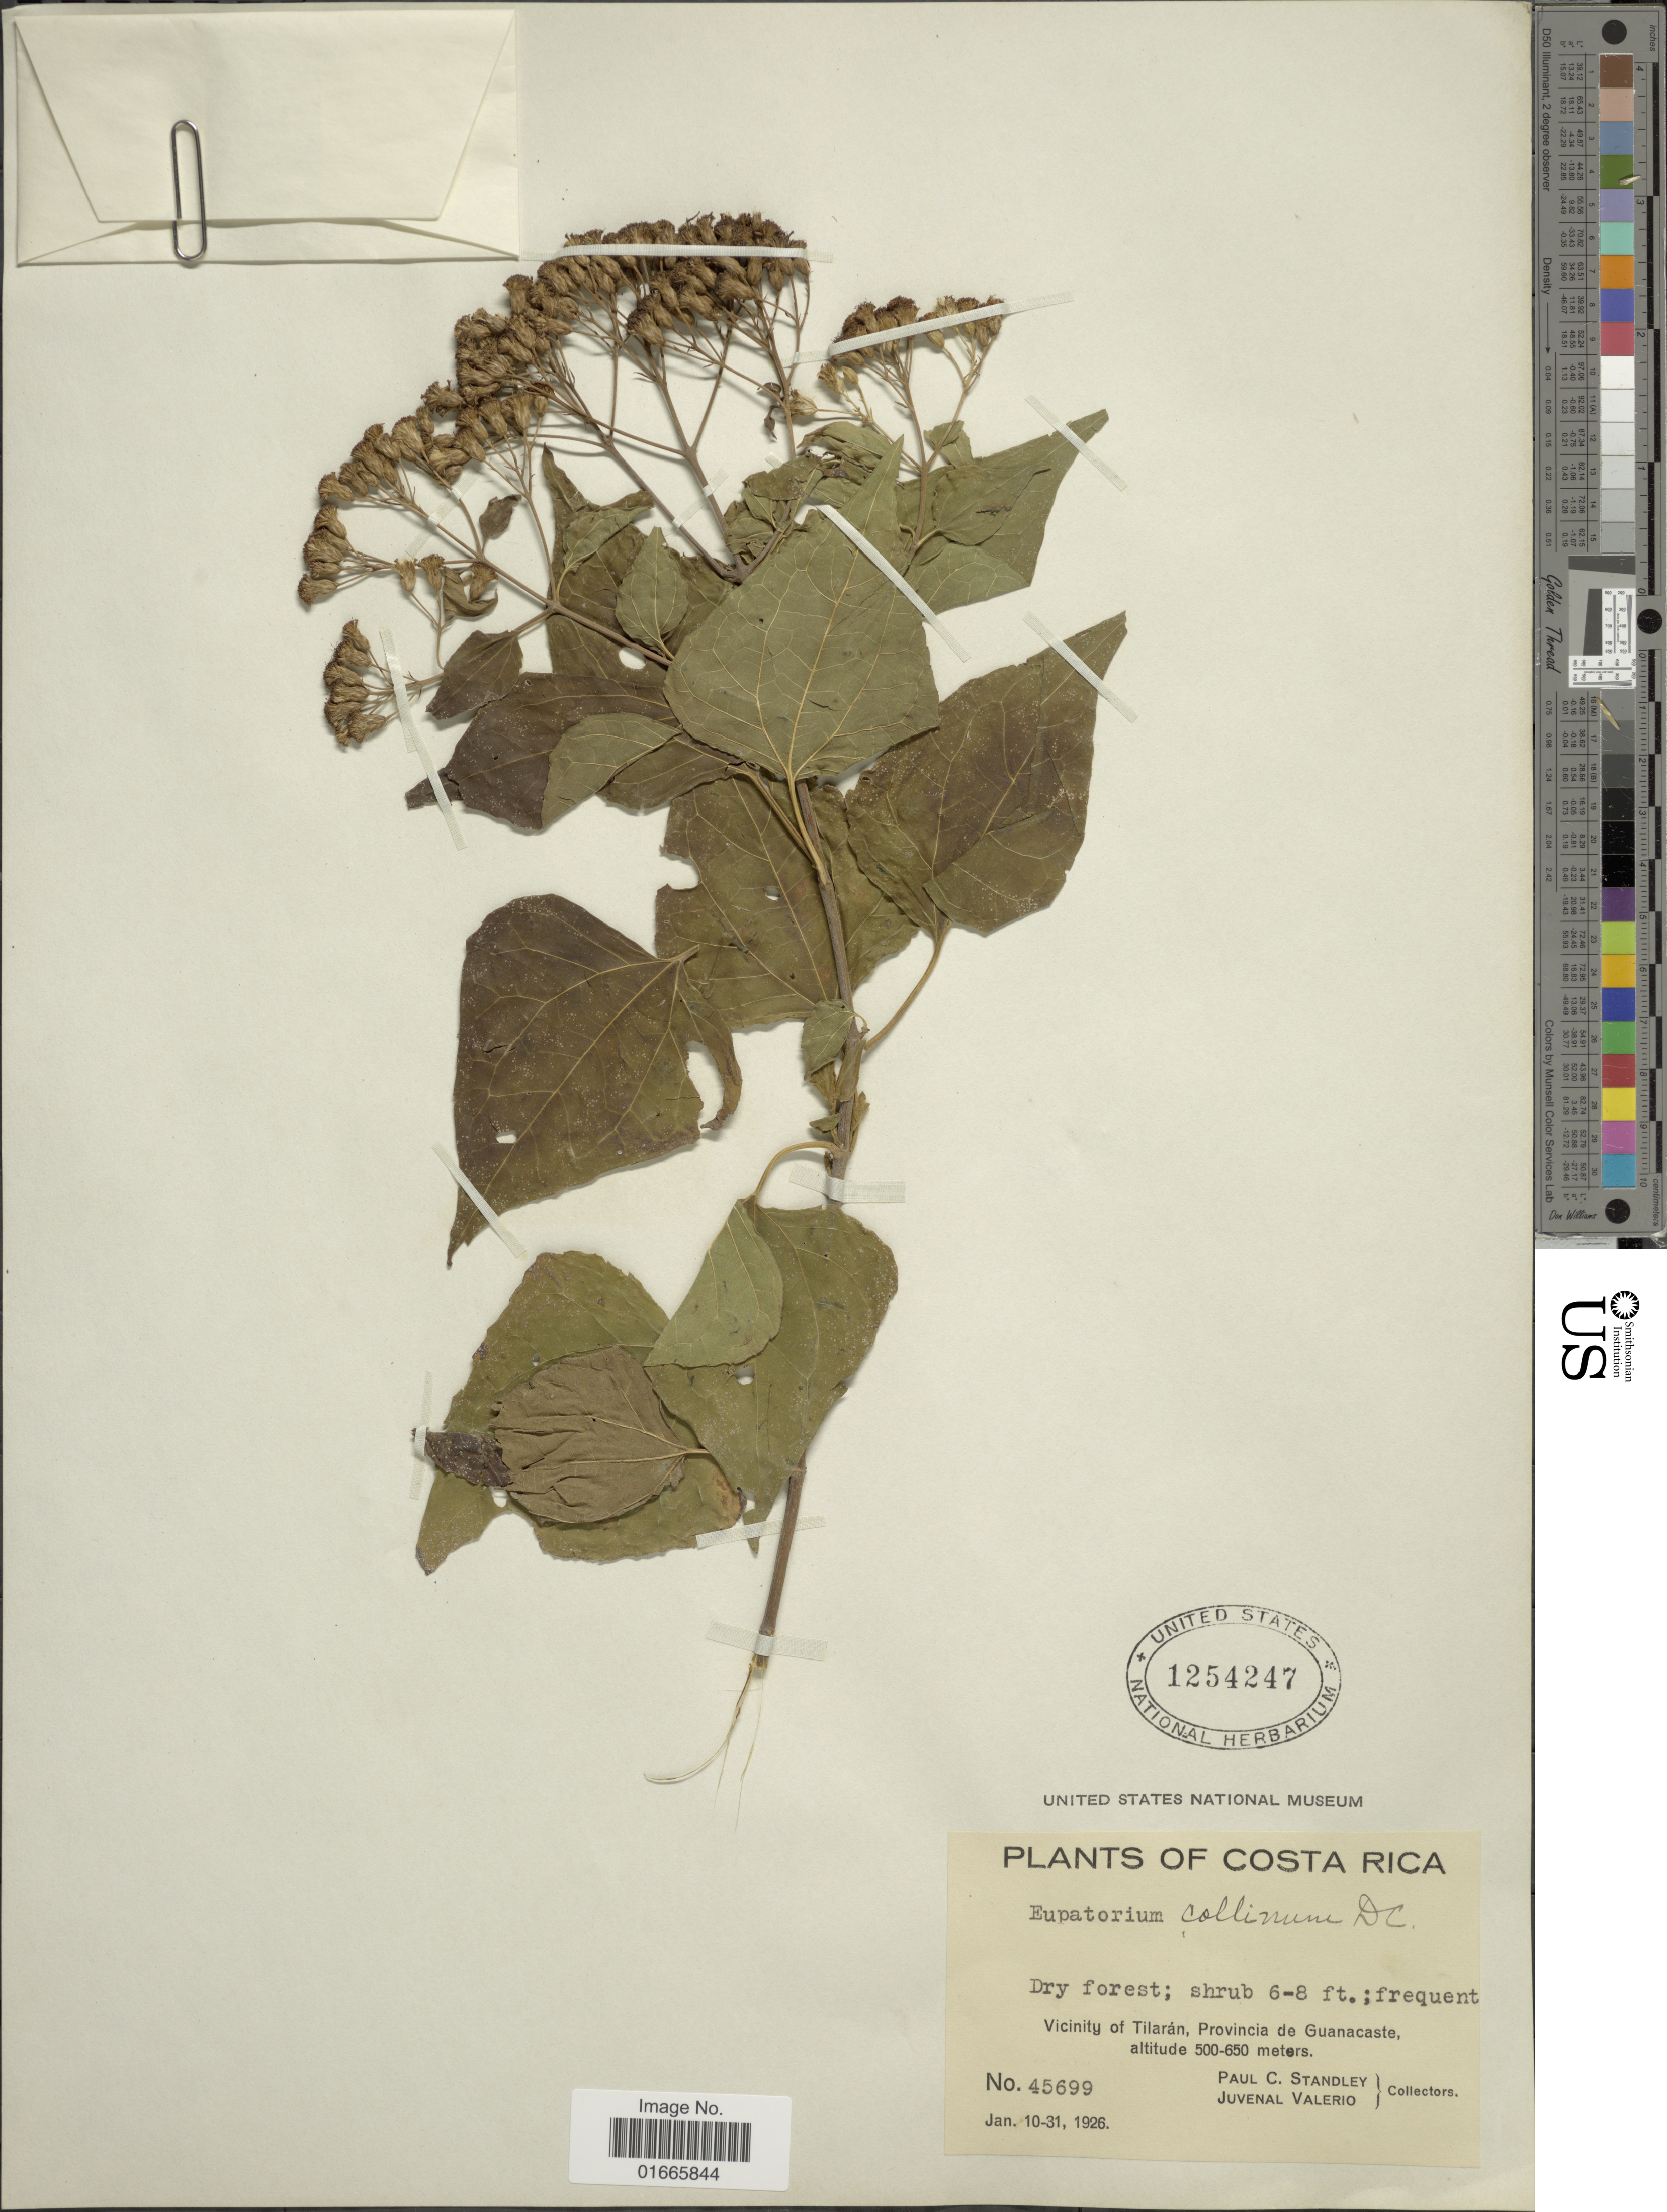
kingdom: Plantae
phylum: Tracheophyta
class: Magnoliopsida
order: Asterales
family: Asteraceae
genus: Chromolaena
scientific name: Chromolaena collina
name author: (DC.) R.M. King & H. Rob.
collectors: P. C. Standley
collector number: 45699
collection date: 1926-01-10/1926-01-31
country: Costa Rica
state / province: Guanacaste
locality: Vicinity of Tilaran, Provincia de Guanacaste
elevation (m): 500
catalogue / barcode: US 1254247